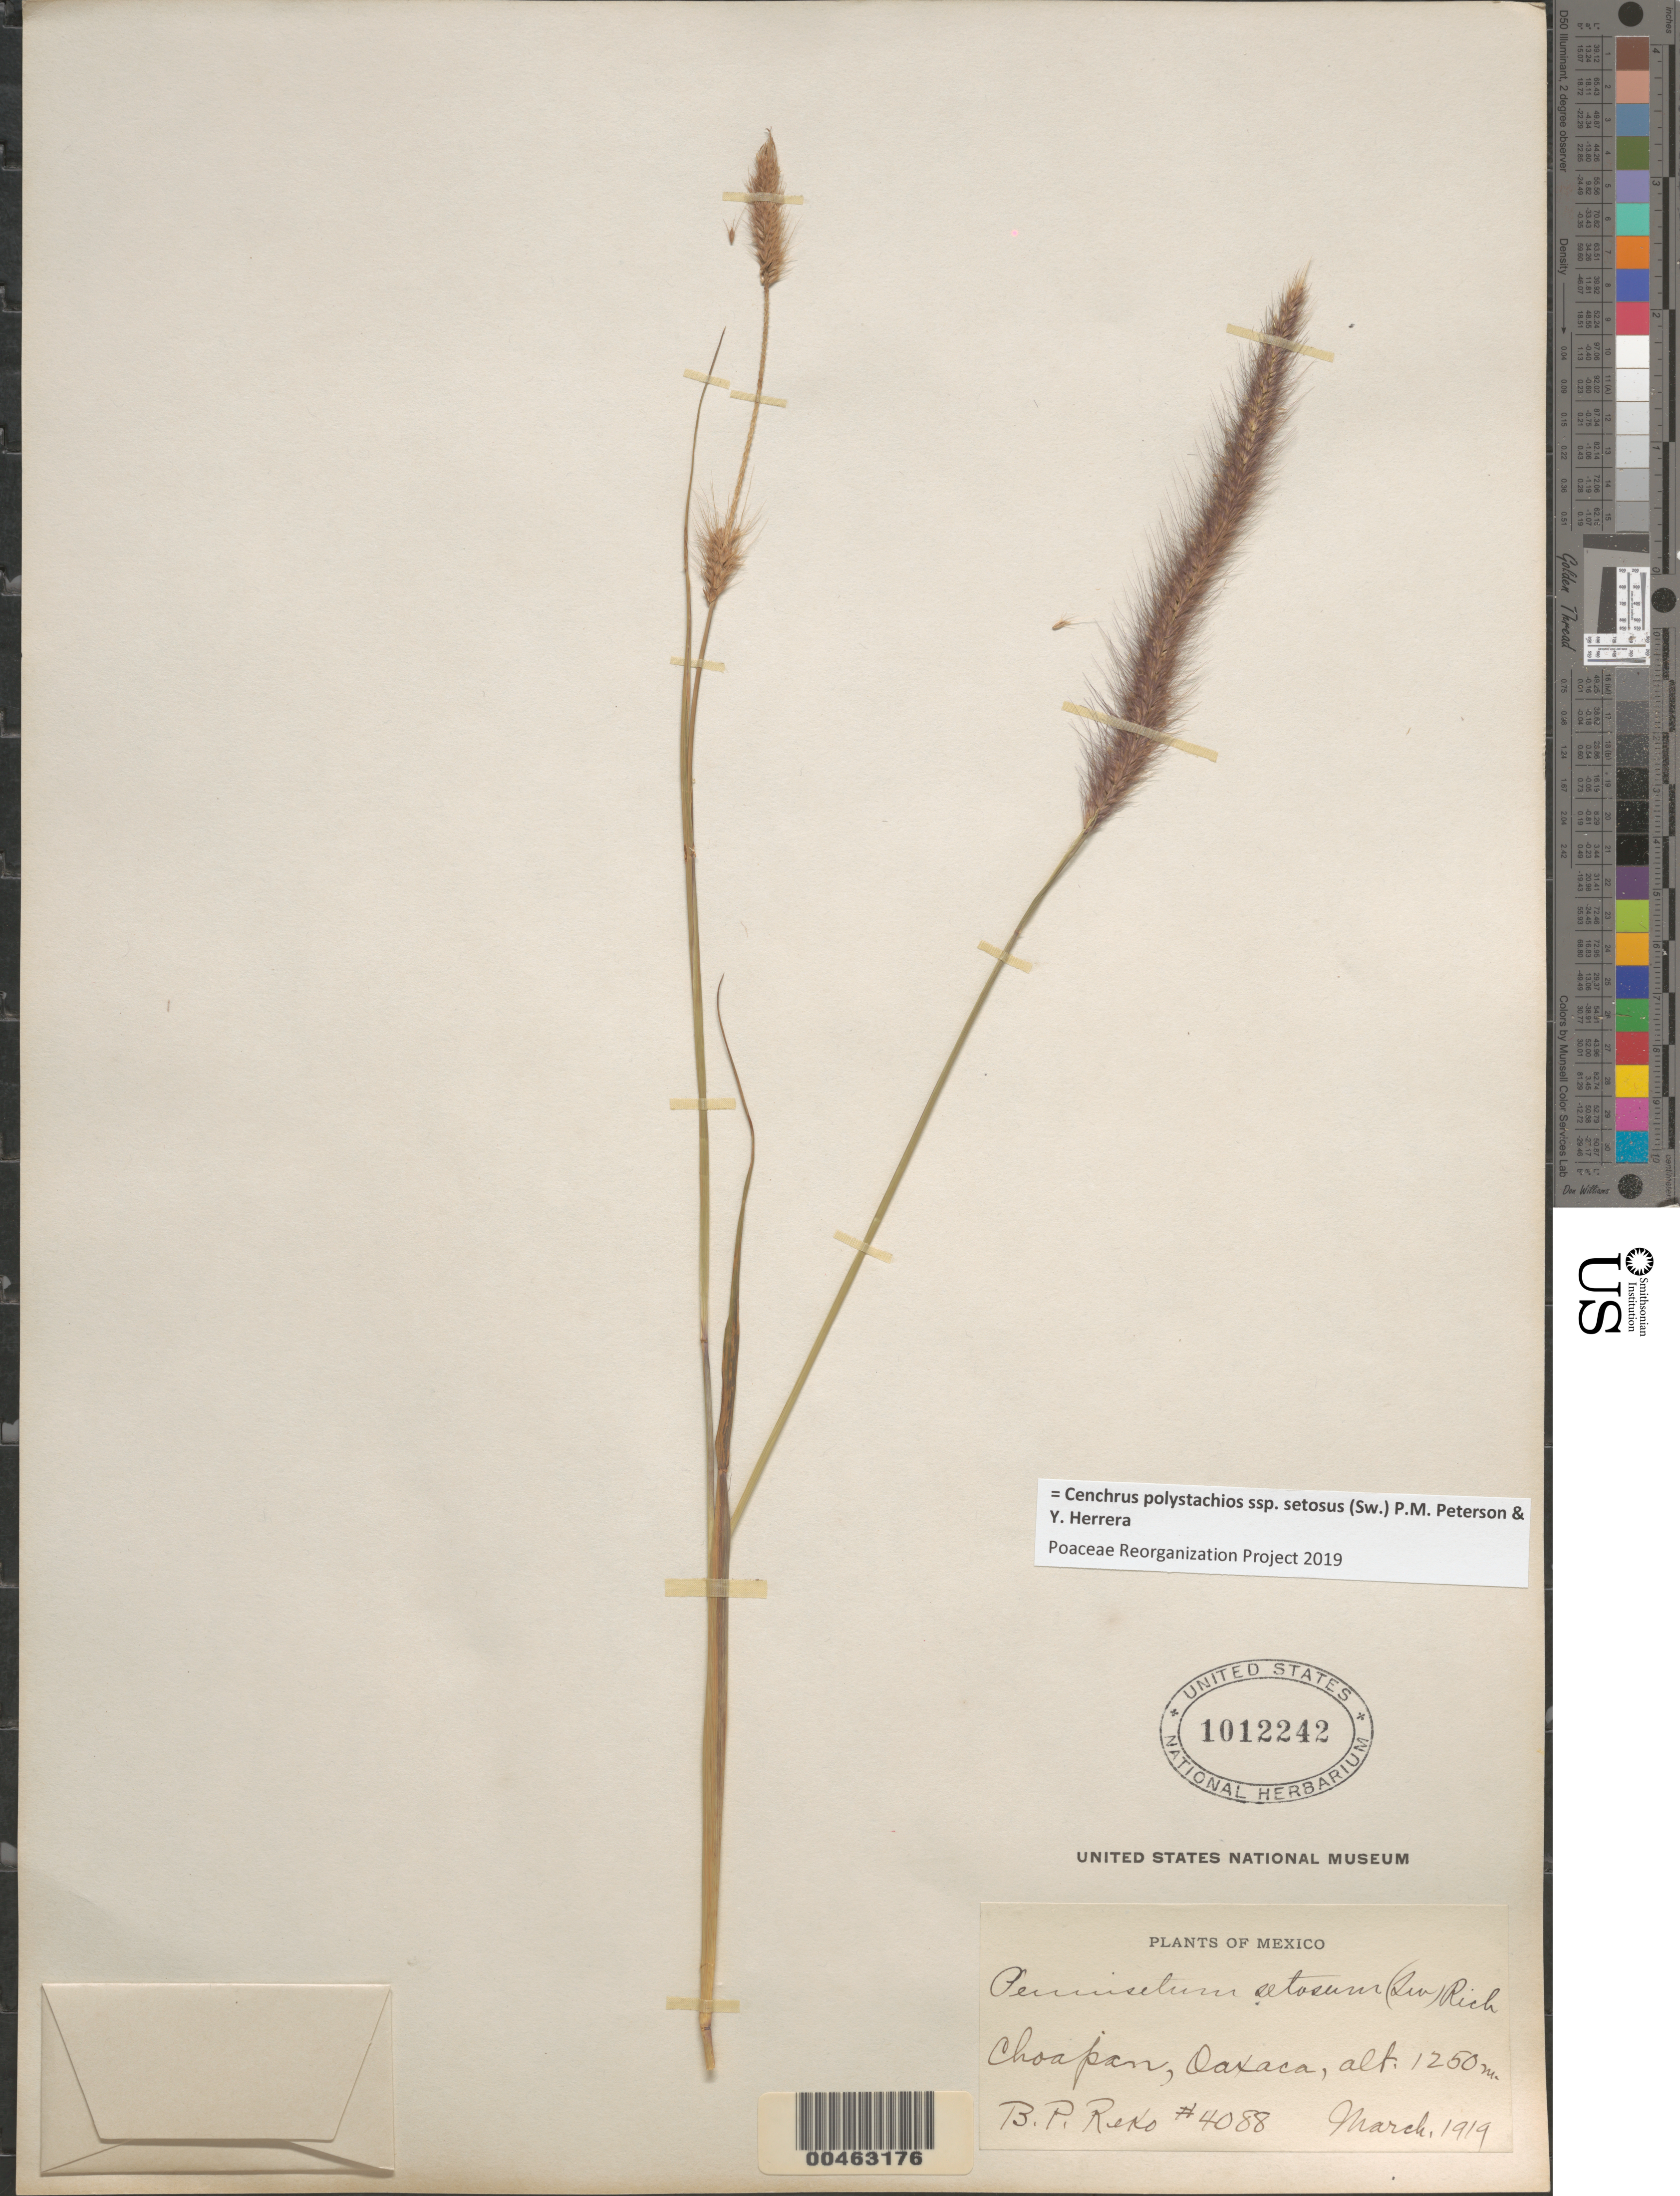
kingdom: Plantae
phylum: Tracheophyta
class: Liliopsida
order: Poales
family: Poaceae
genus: Cenchrus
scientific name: Cenchrus polystachios subsp. setosus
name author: (Sw.) P.M. Peterson & Y. Herrera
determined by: Poaceae Reorganization Project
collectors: B. P. Reko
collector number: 4088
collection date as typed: Mar 1919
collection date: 1919-03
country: Mexico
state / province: Oaxaca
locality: Choapan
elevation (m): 1250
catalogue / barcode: US 1012242